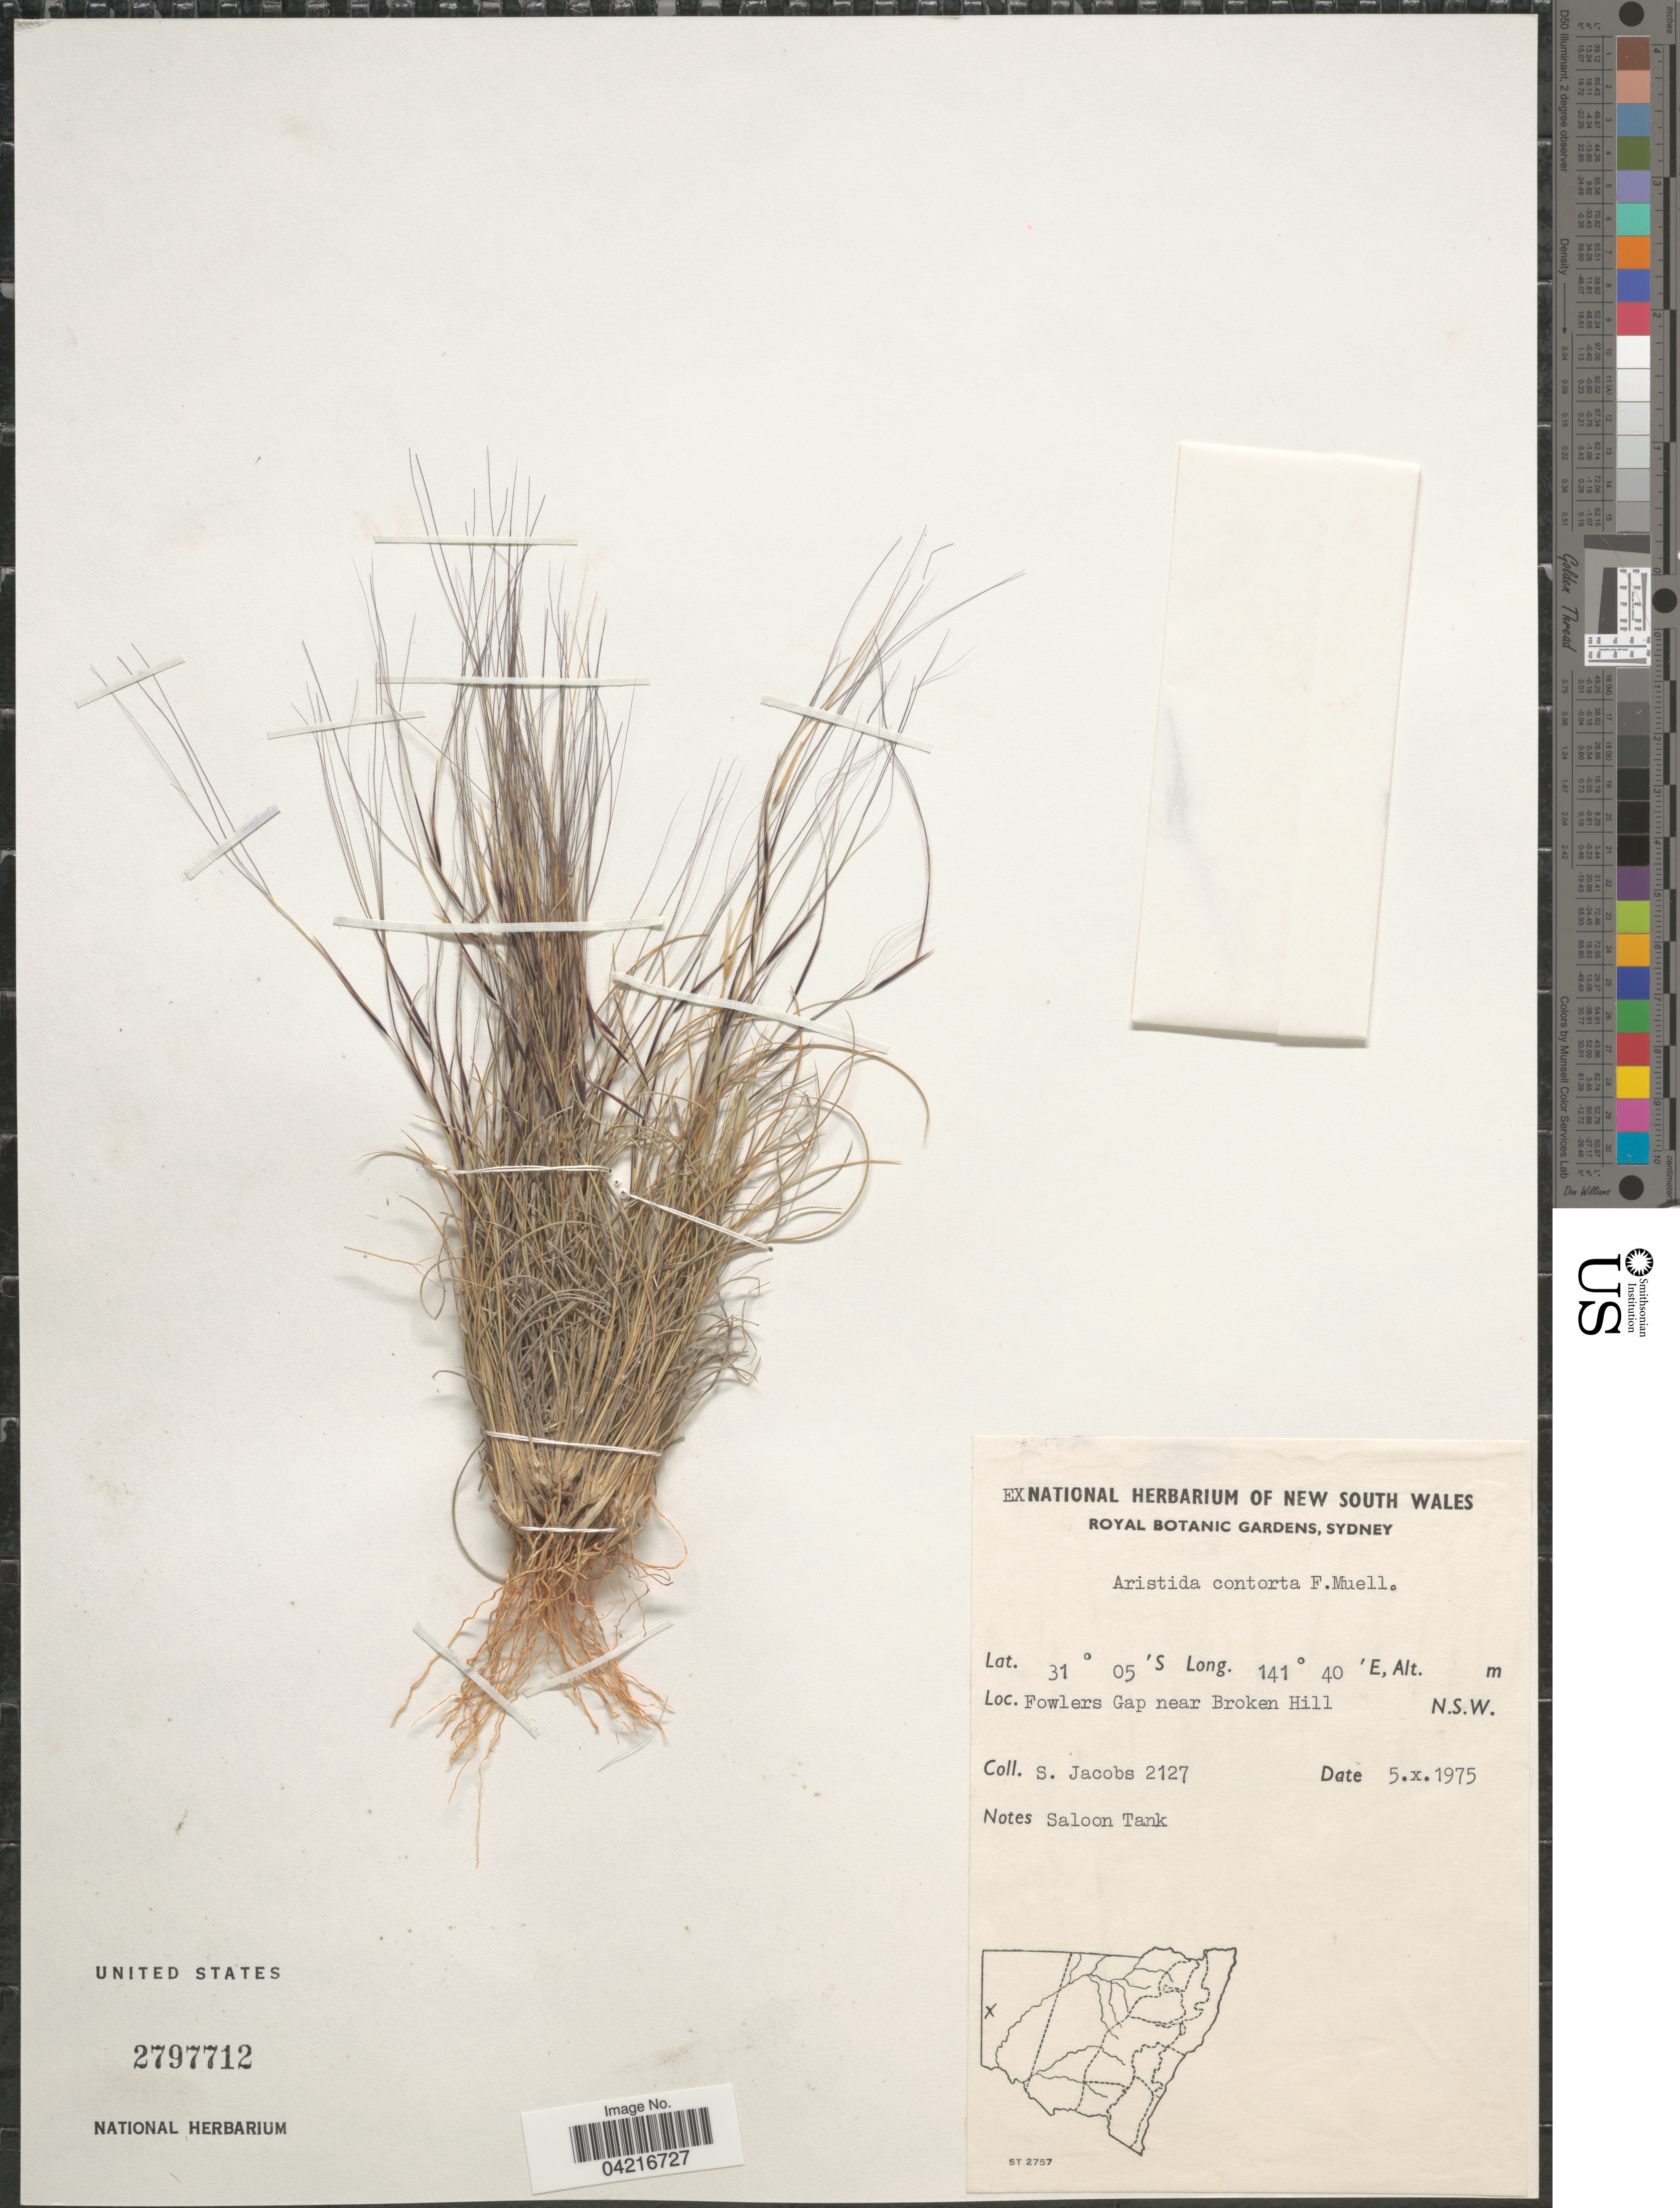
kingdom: Plantae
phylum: Tracheophyta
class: Liliopsida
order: Poales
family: Poaceae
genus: Aristida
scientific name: Aristida contorta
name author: F. Muell.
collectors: S. Jacobs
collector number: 2127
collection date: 1975-10-05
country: Australia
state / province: New South Wales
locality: Fowlers Gap near Broken Hill.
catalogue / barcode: US 2797712